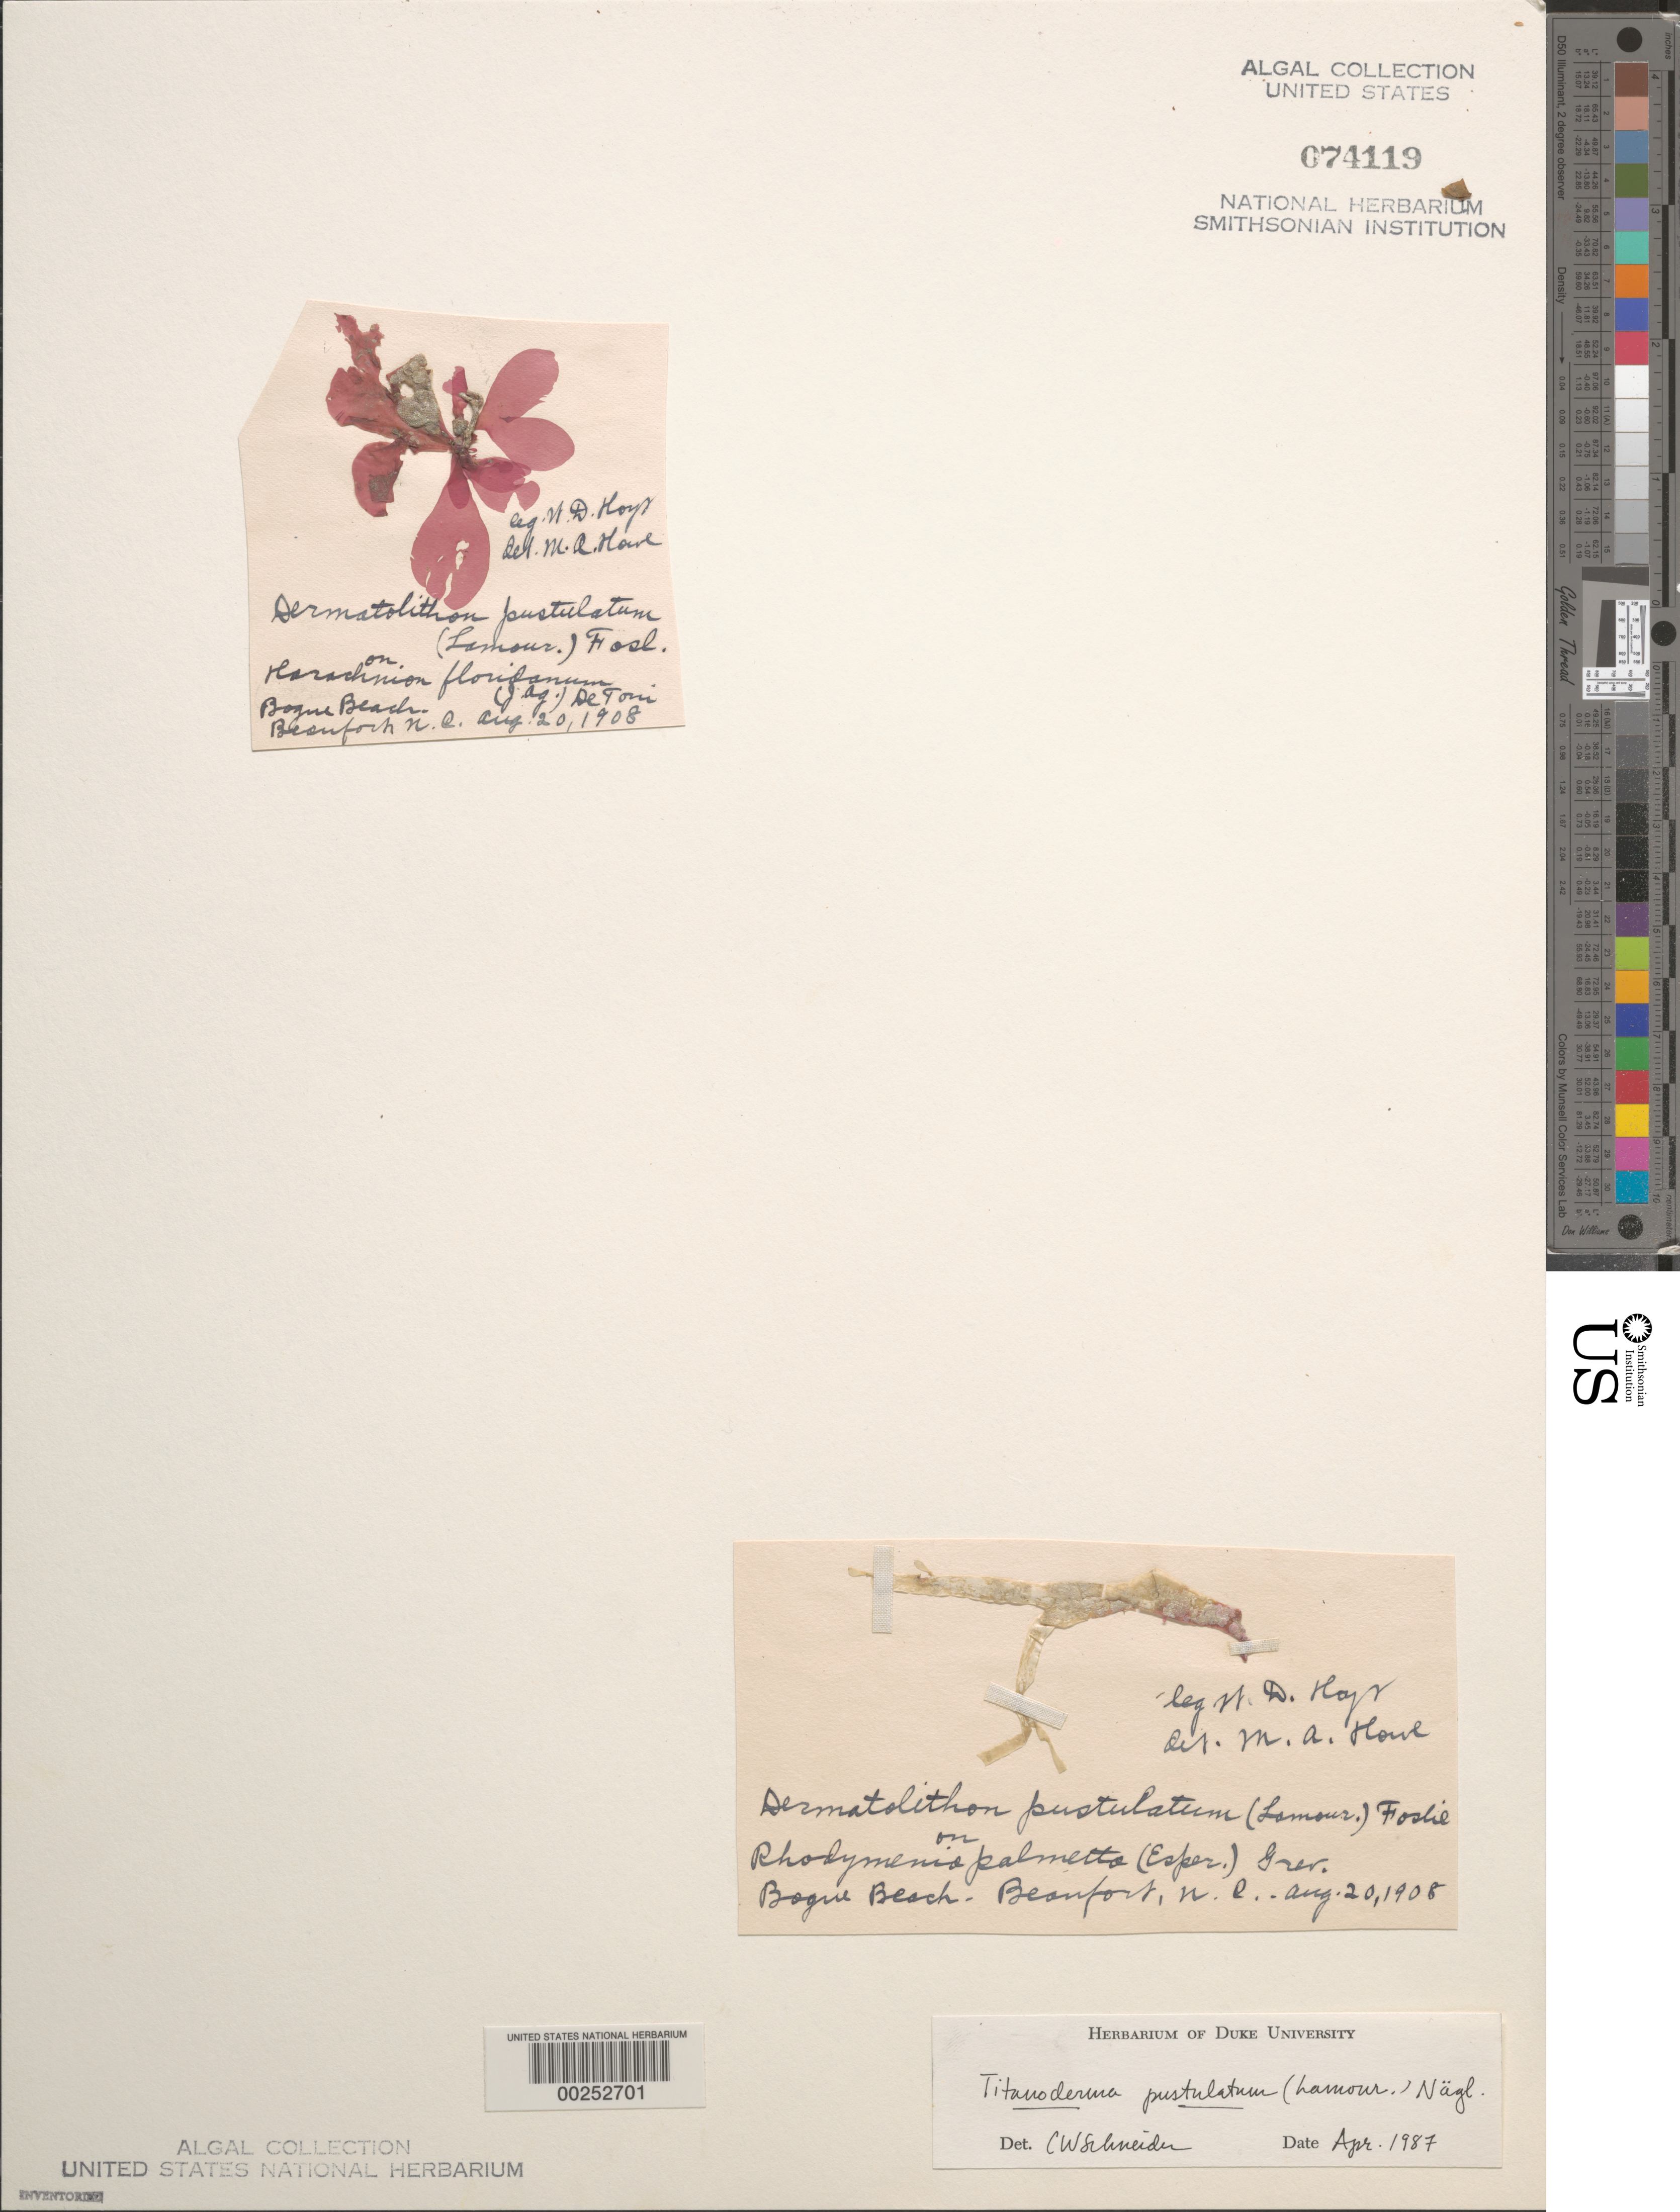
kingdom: Plantae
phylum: Rhodophyta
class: Florideophyceae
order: Corallinales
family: Lithophyllaceae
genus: Titanoderma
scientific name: Titanoderma pustulatum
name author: (J.V.Lamouroux) Naegeli in Naegeli & C. Cramer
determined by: Schneider, C. W.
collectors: W. D. Hoyt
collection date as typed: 20 Aug 1908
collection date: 1908-08-20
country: United States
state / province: North Carolina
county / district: Carteret County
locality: Beaufort, Bogue Beach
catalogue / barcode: US 74119